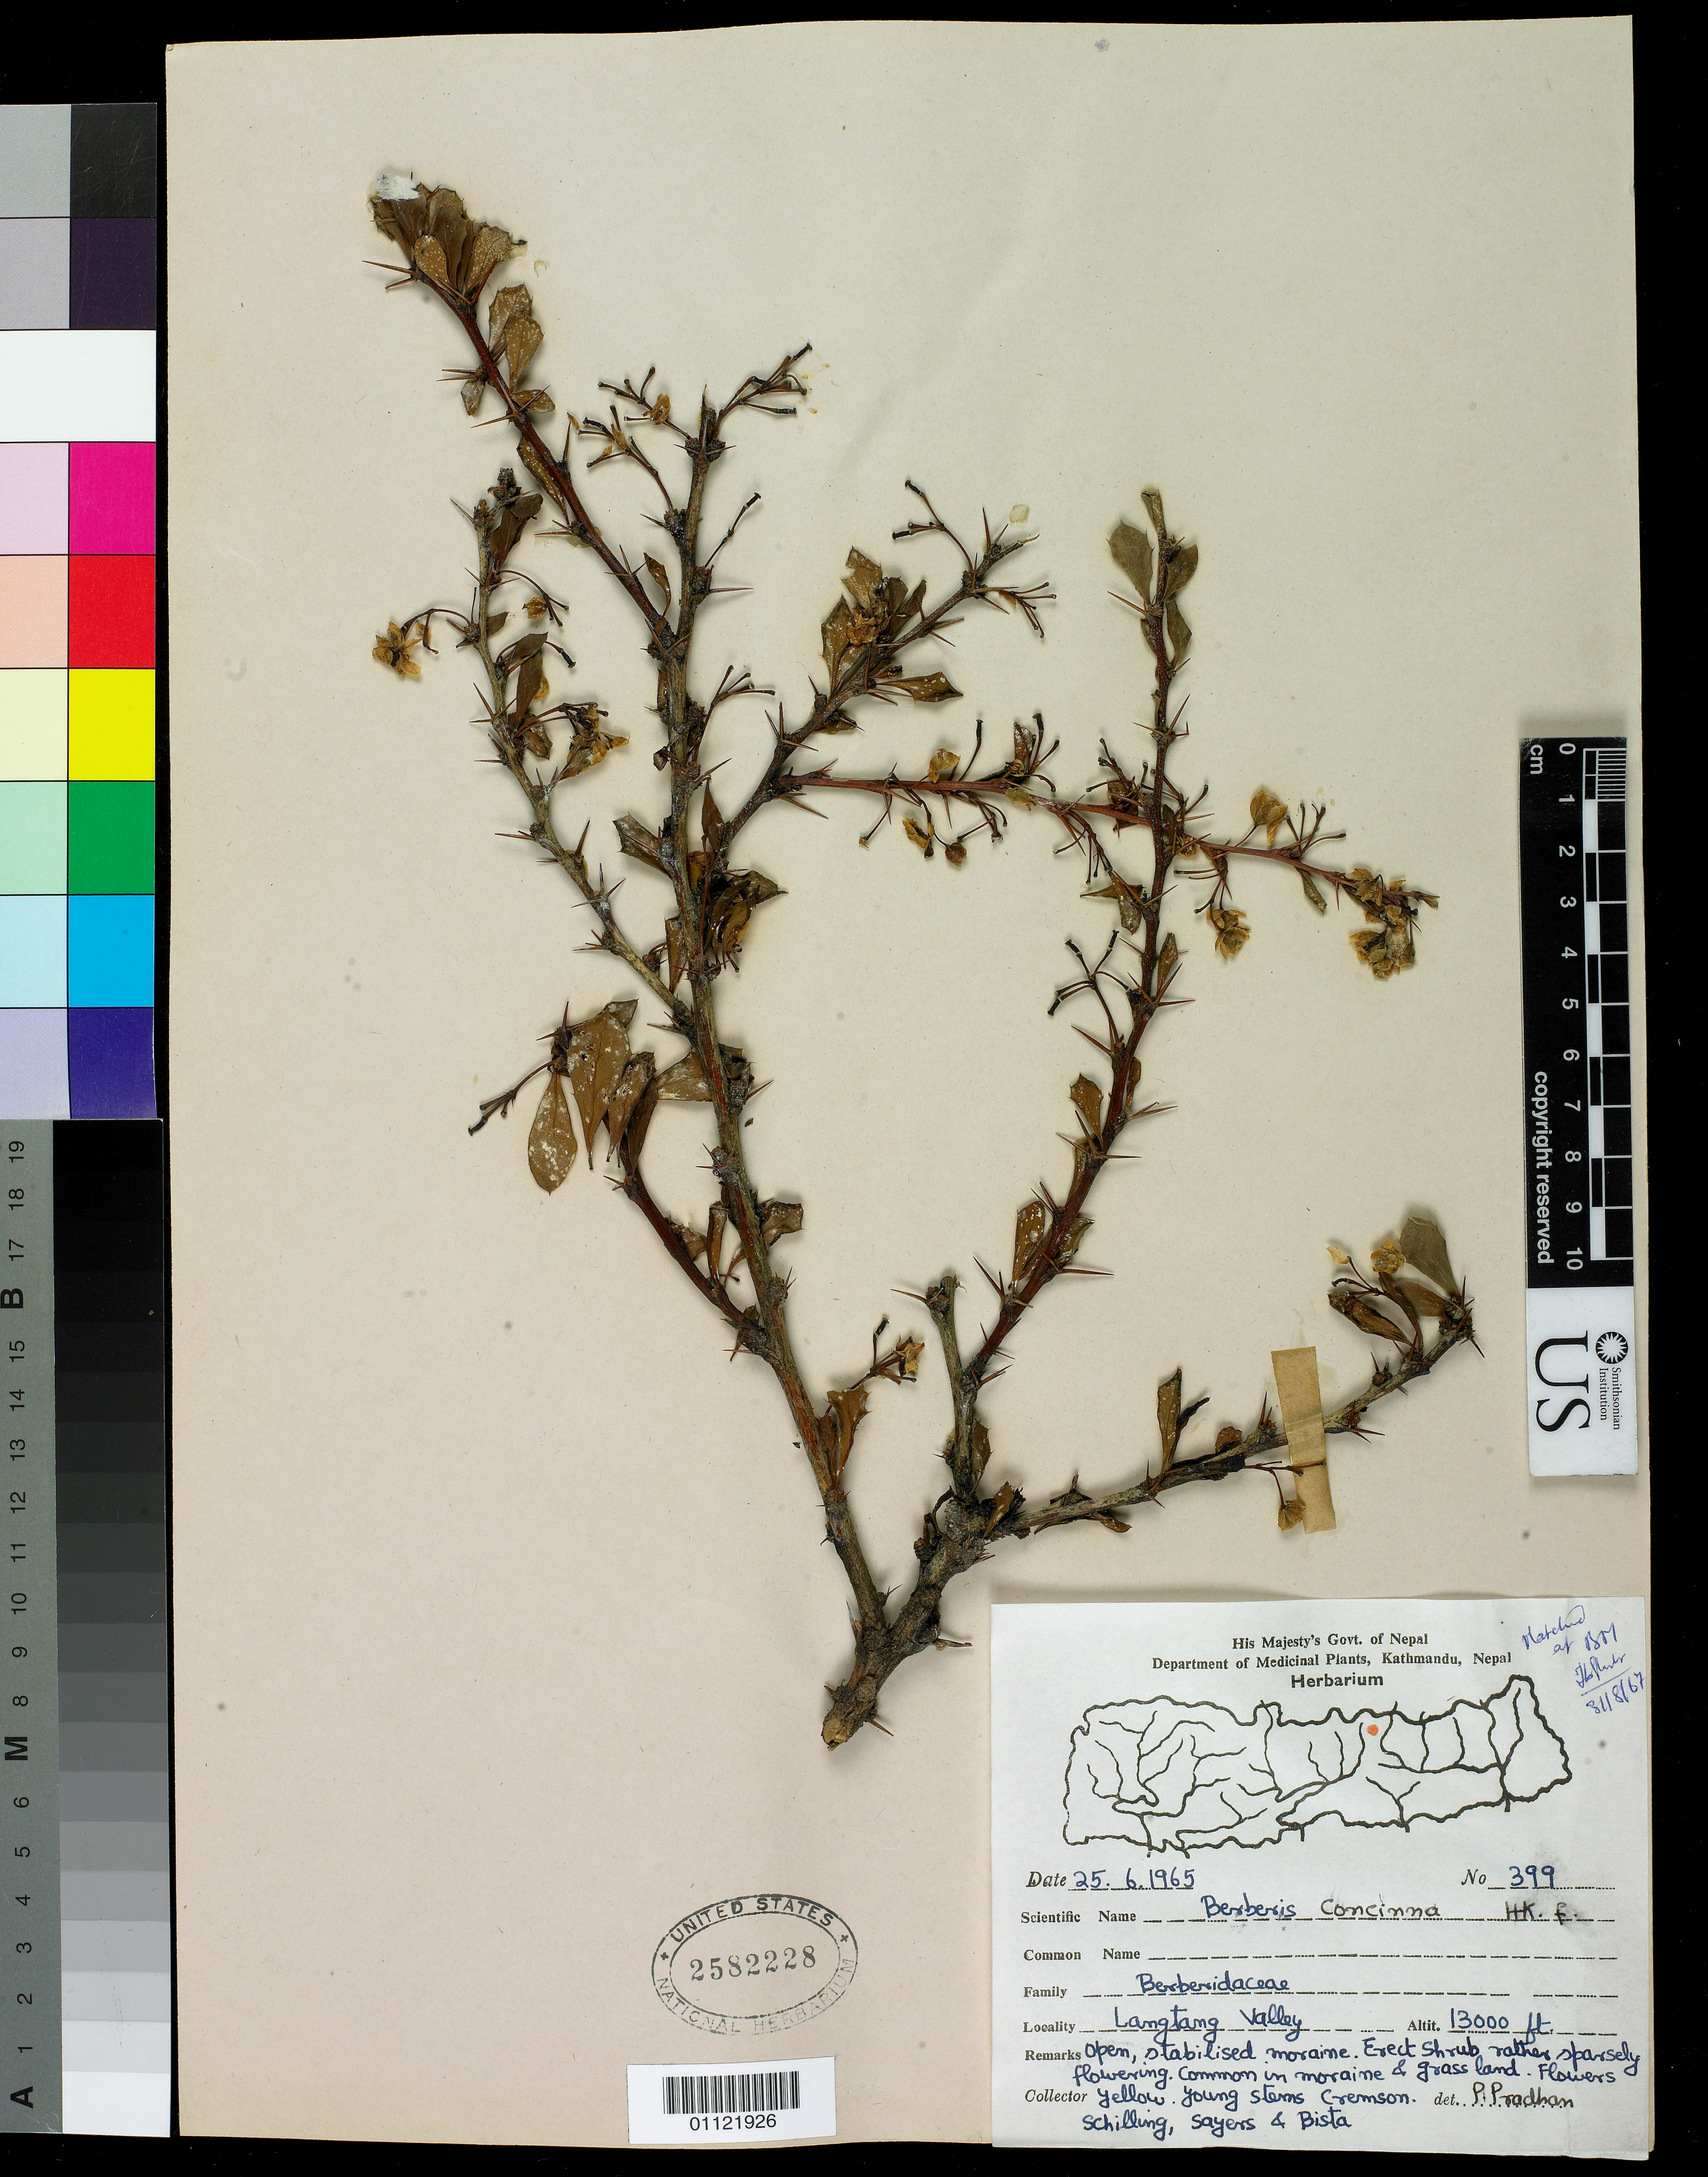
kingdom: Plantae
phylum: Tracheophyta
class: Magnoliopsida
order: Ranunculales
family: Berberidaceae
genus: Berberis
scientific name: Berberis concinna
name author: Hook. f.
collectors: Schilling, --, Sayens, -- & Bistra, --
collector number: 399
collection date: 1965-06-25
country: Nepal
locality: Lantang Valley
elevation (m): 396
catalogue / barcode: US 2582228